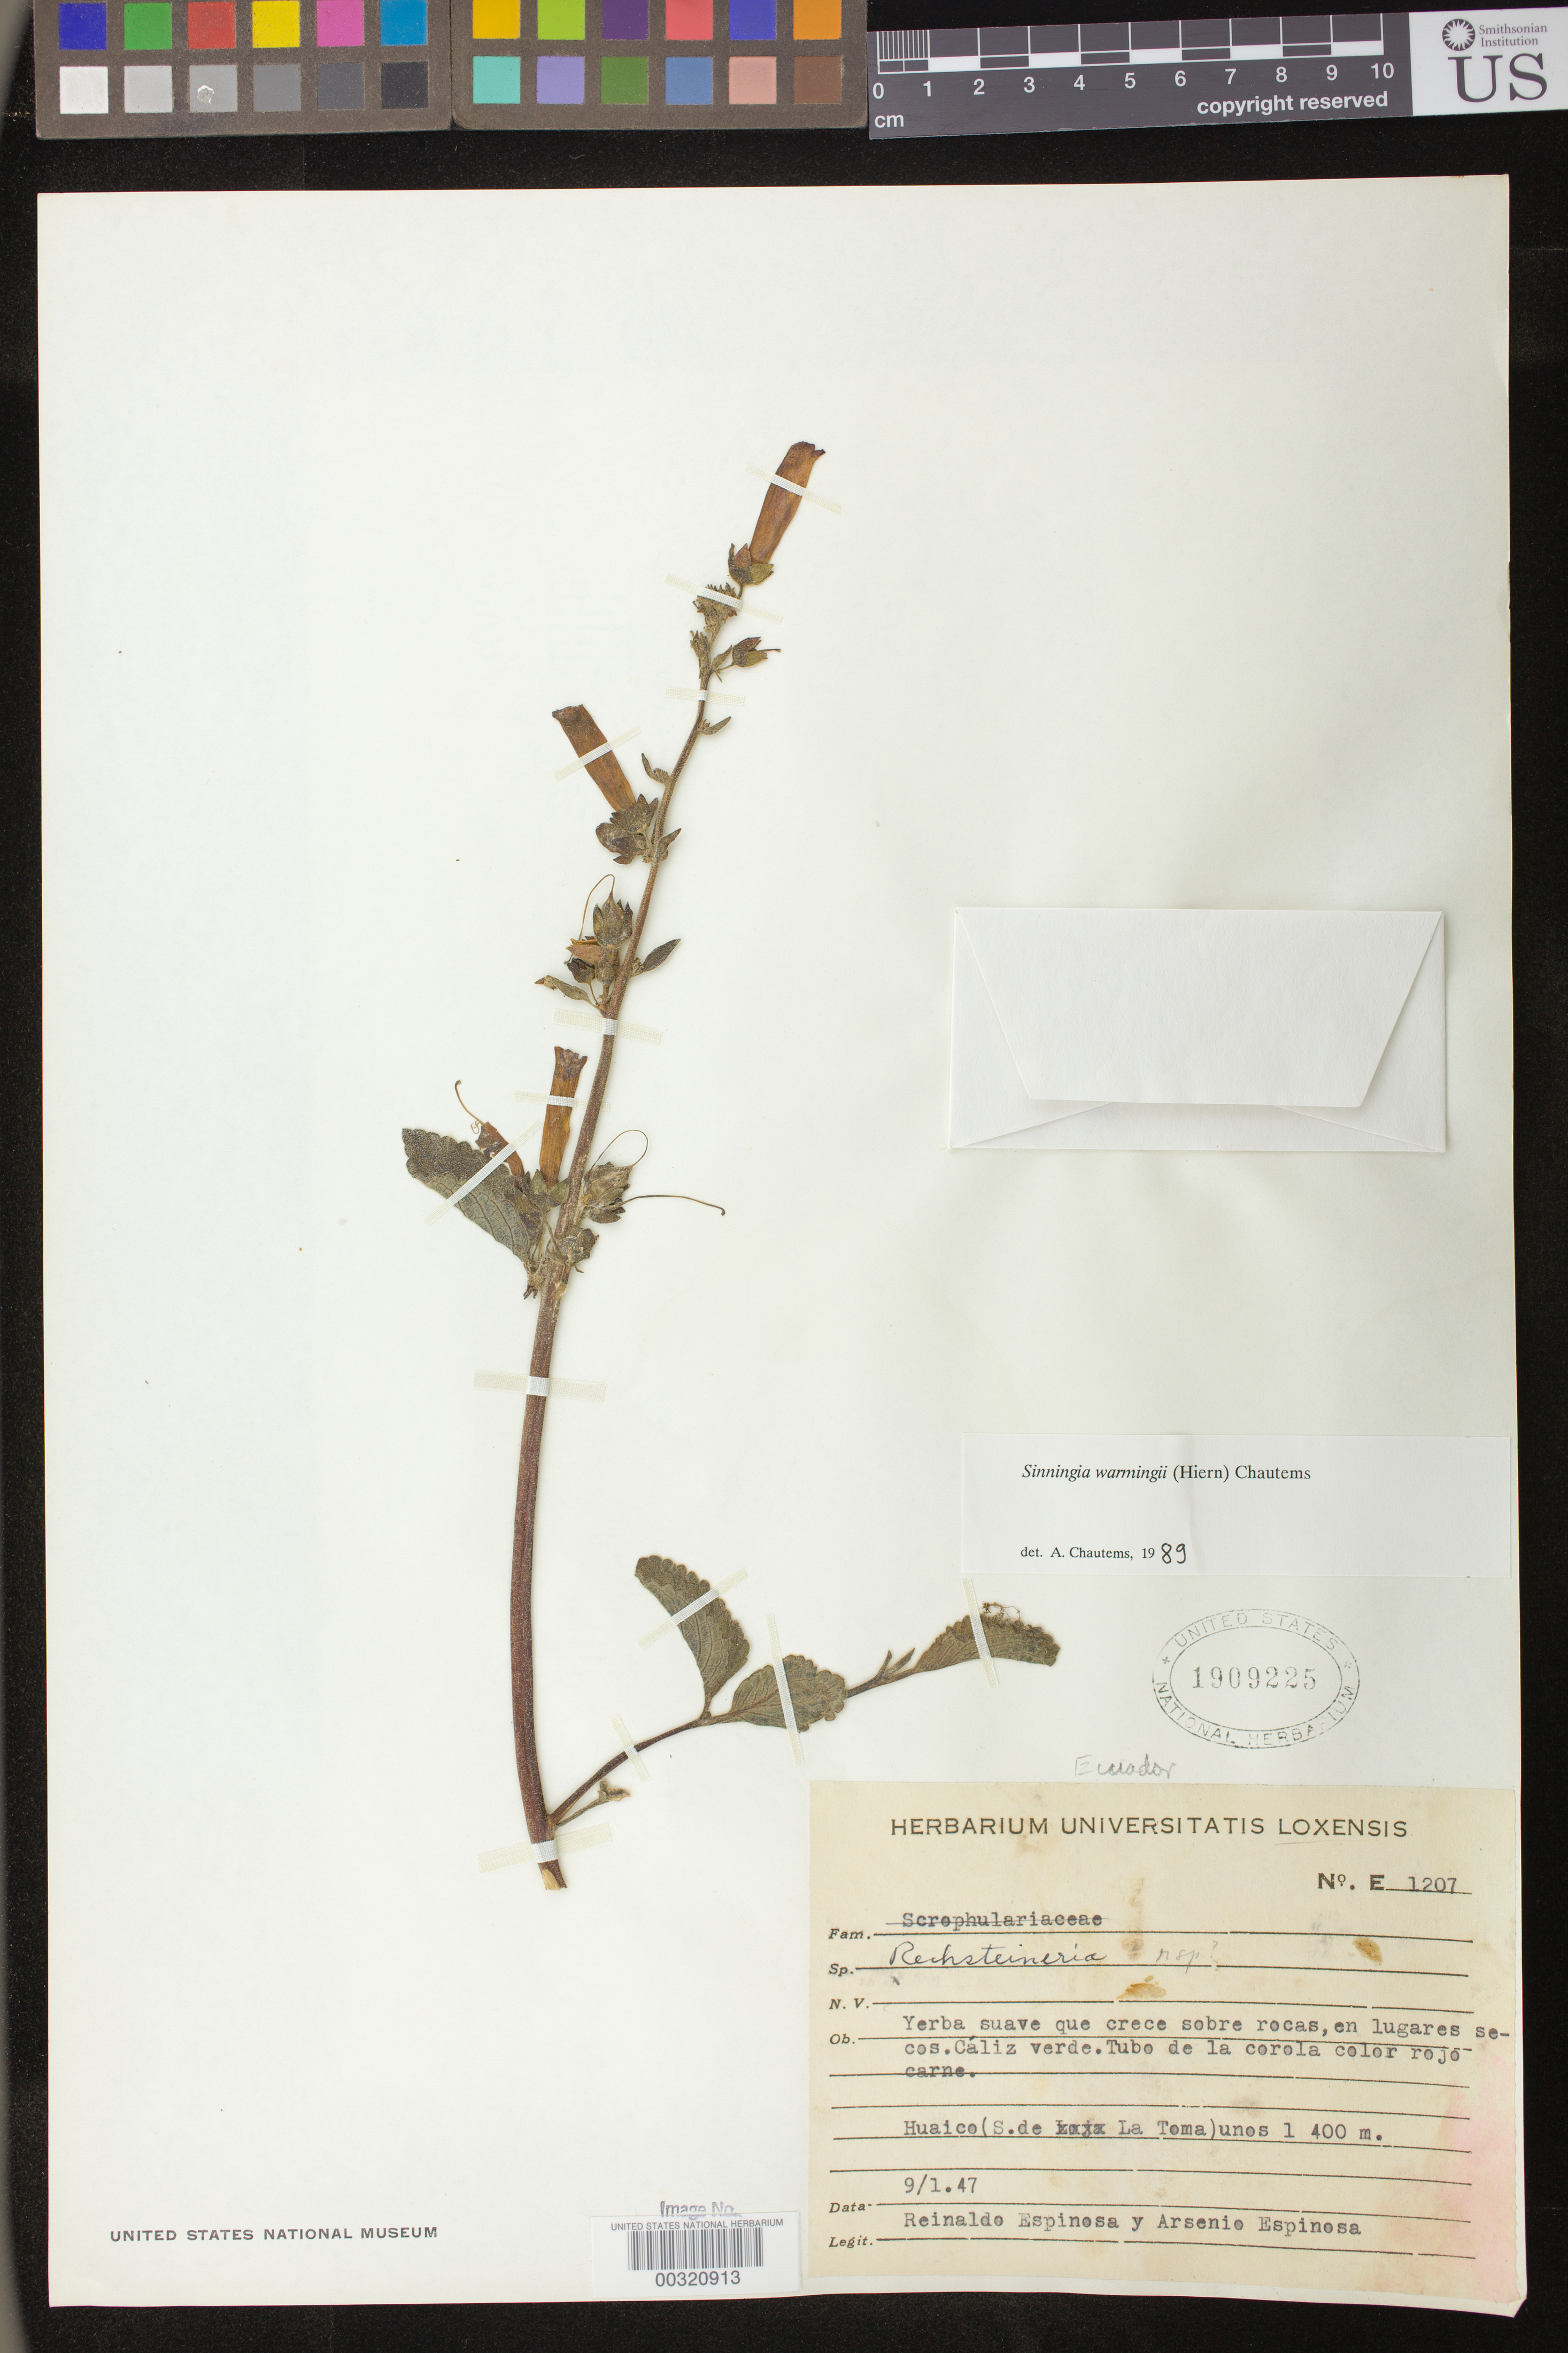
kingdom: Plantae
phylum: Tracheophyta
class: Magnoliopsida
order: Lamiales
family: Gesneriaceae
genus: Sinningia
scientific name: Sinningia warmingii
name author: (Hiern) Chautems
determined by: Clark, J. L., (SEL), The Marie Selby Botanical Garden (UNITED STATES)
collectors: R. Espinosa & A. Espinosa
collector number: E- 1207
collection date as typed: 09 Jan 1947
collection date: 1947-01-09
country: Ecuador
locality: Huaico (S from La Toma)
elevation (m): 1400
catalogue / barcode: US 1909225